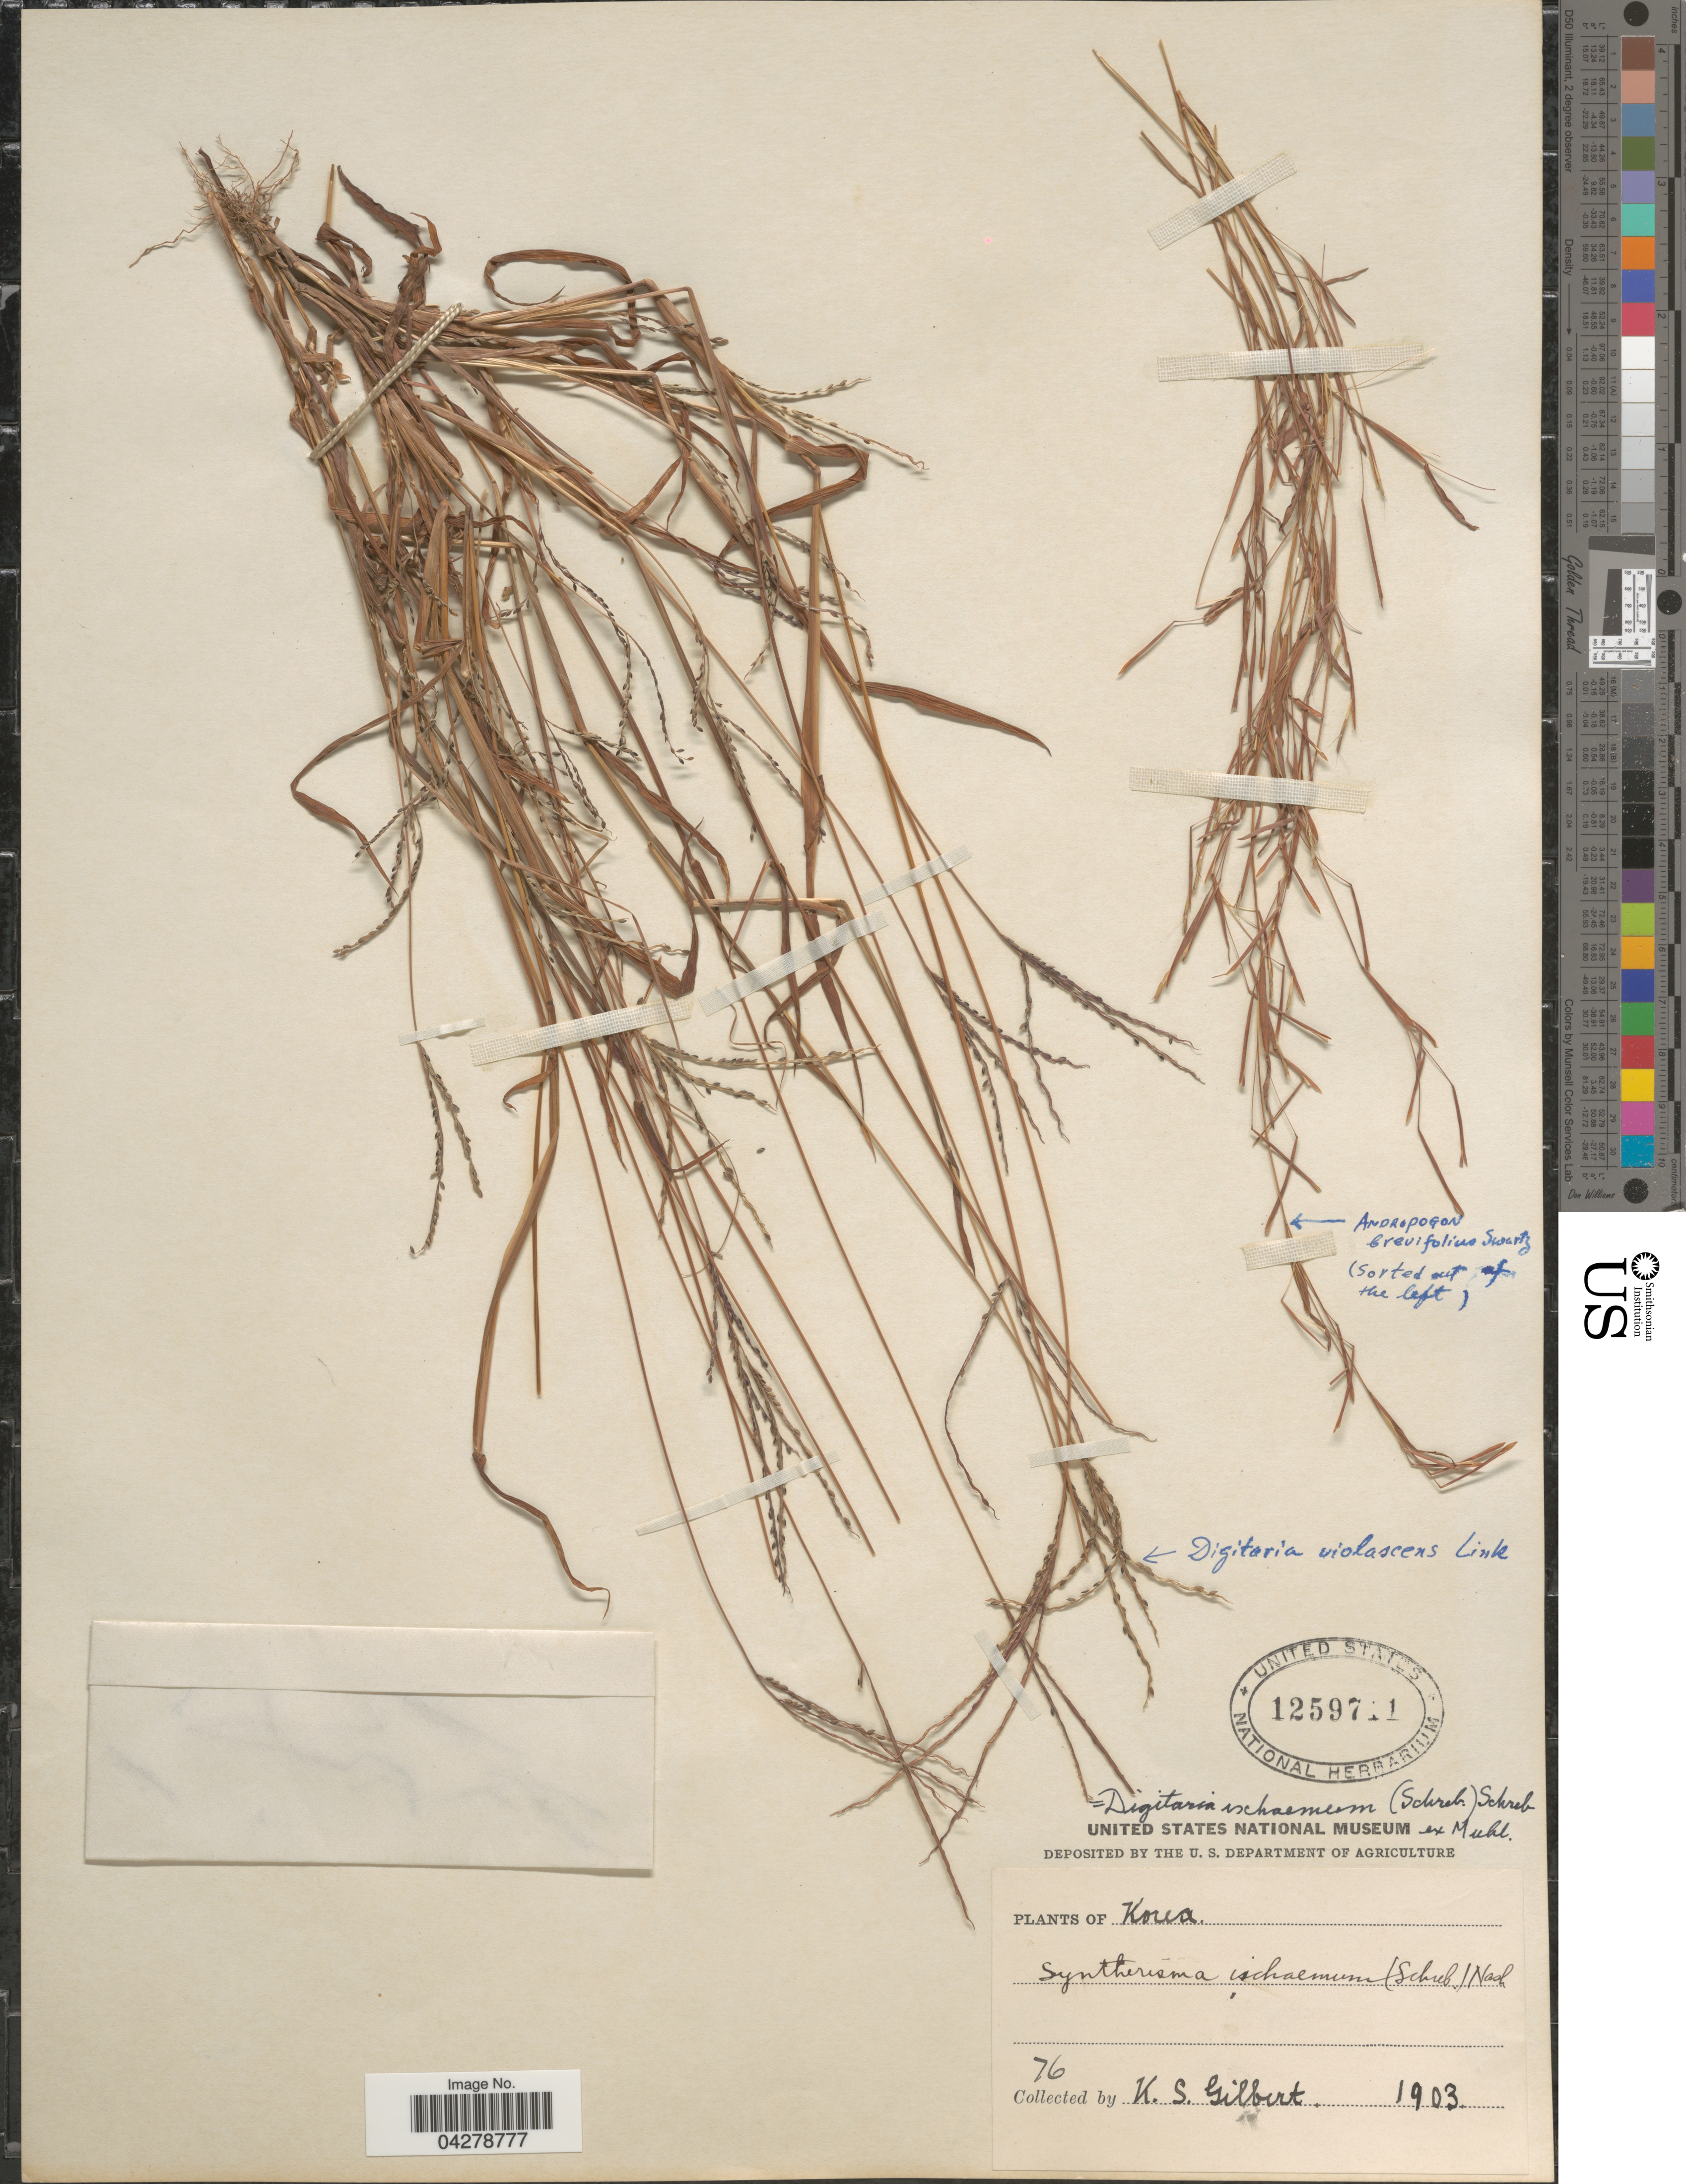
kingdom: Plantae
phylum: Tracheophyta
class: Liliopsida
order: Poales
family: Poaceae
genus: Digitaria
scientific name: Digitaria violascens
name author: Link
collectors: K. Gilbert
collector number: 76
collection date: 1903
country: North Korea / South Korea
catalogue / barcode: US 1259711